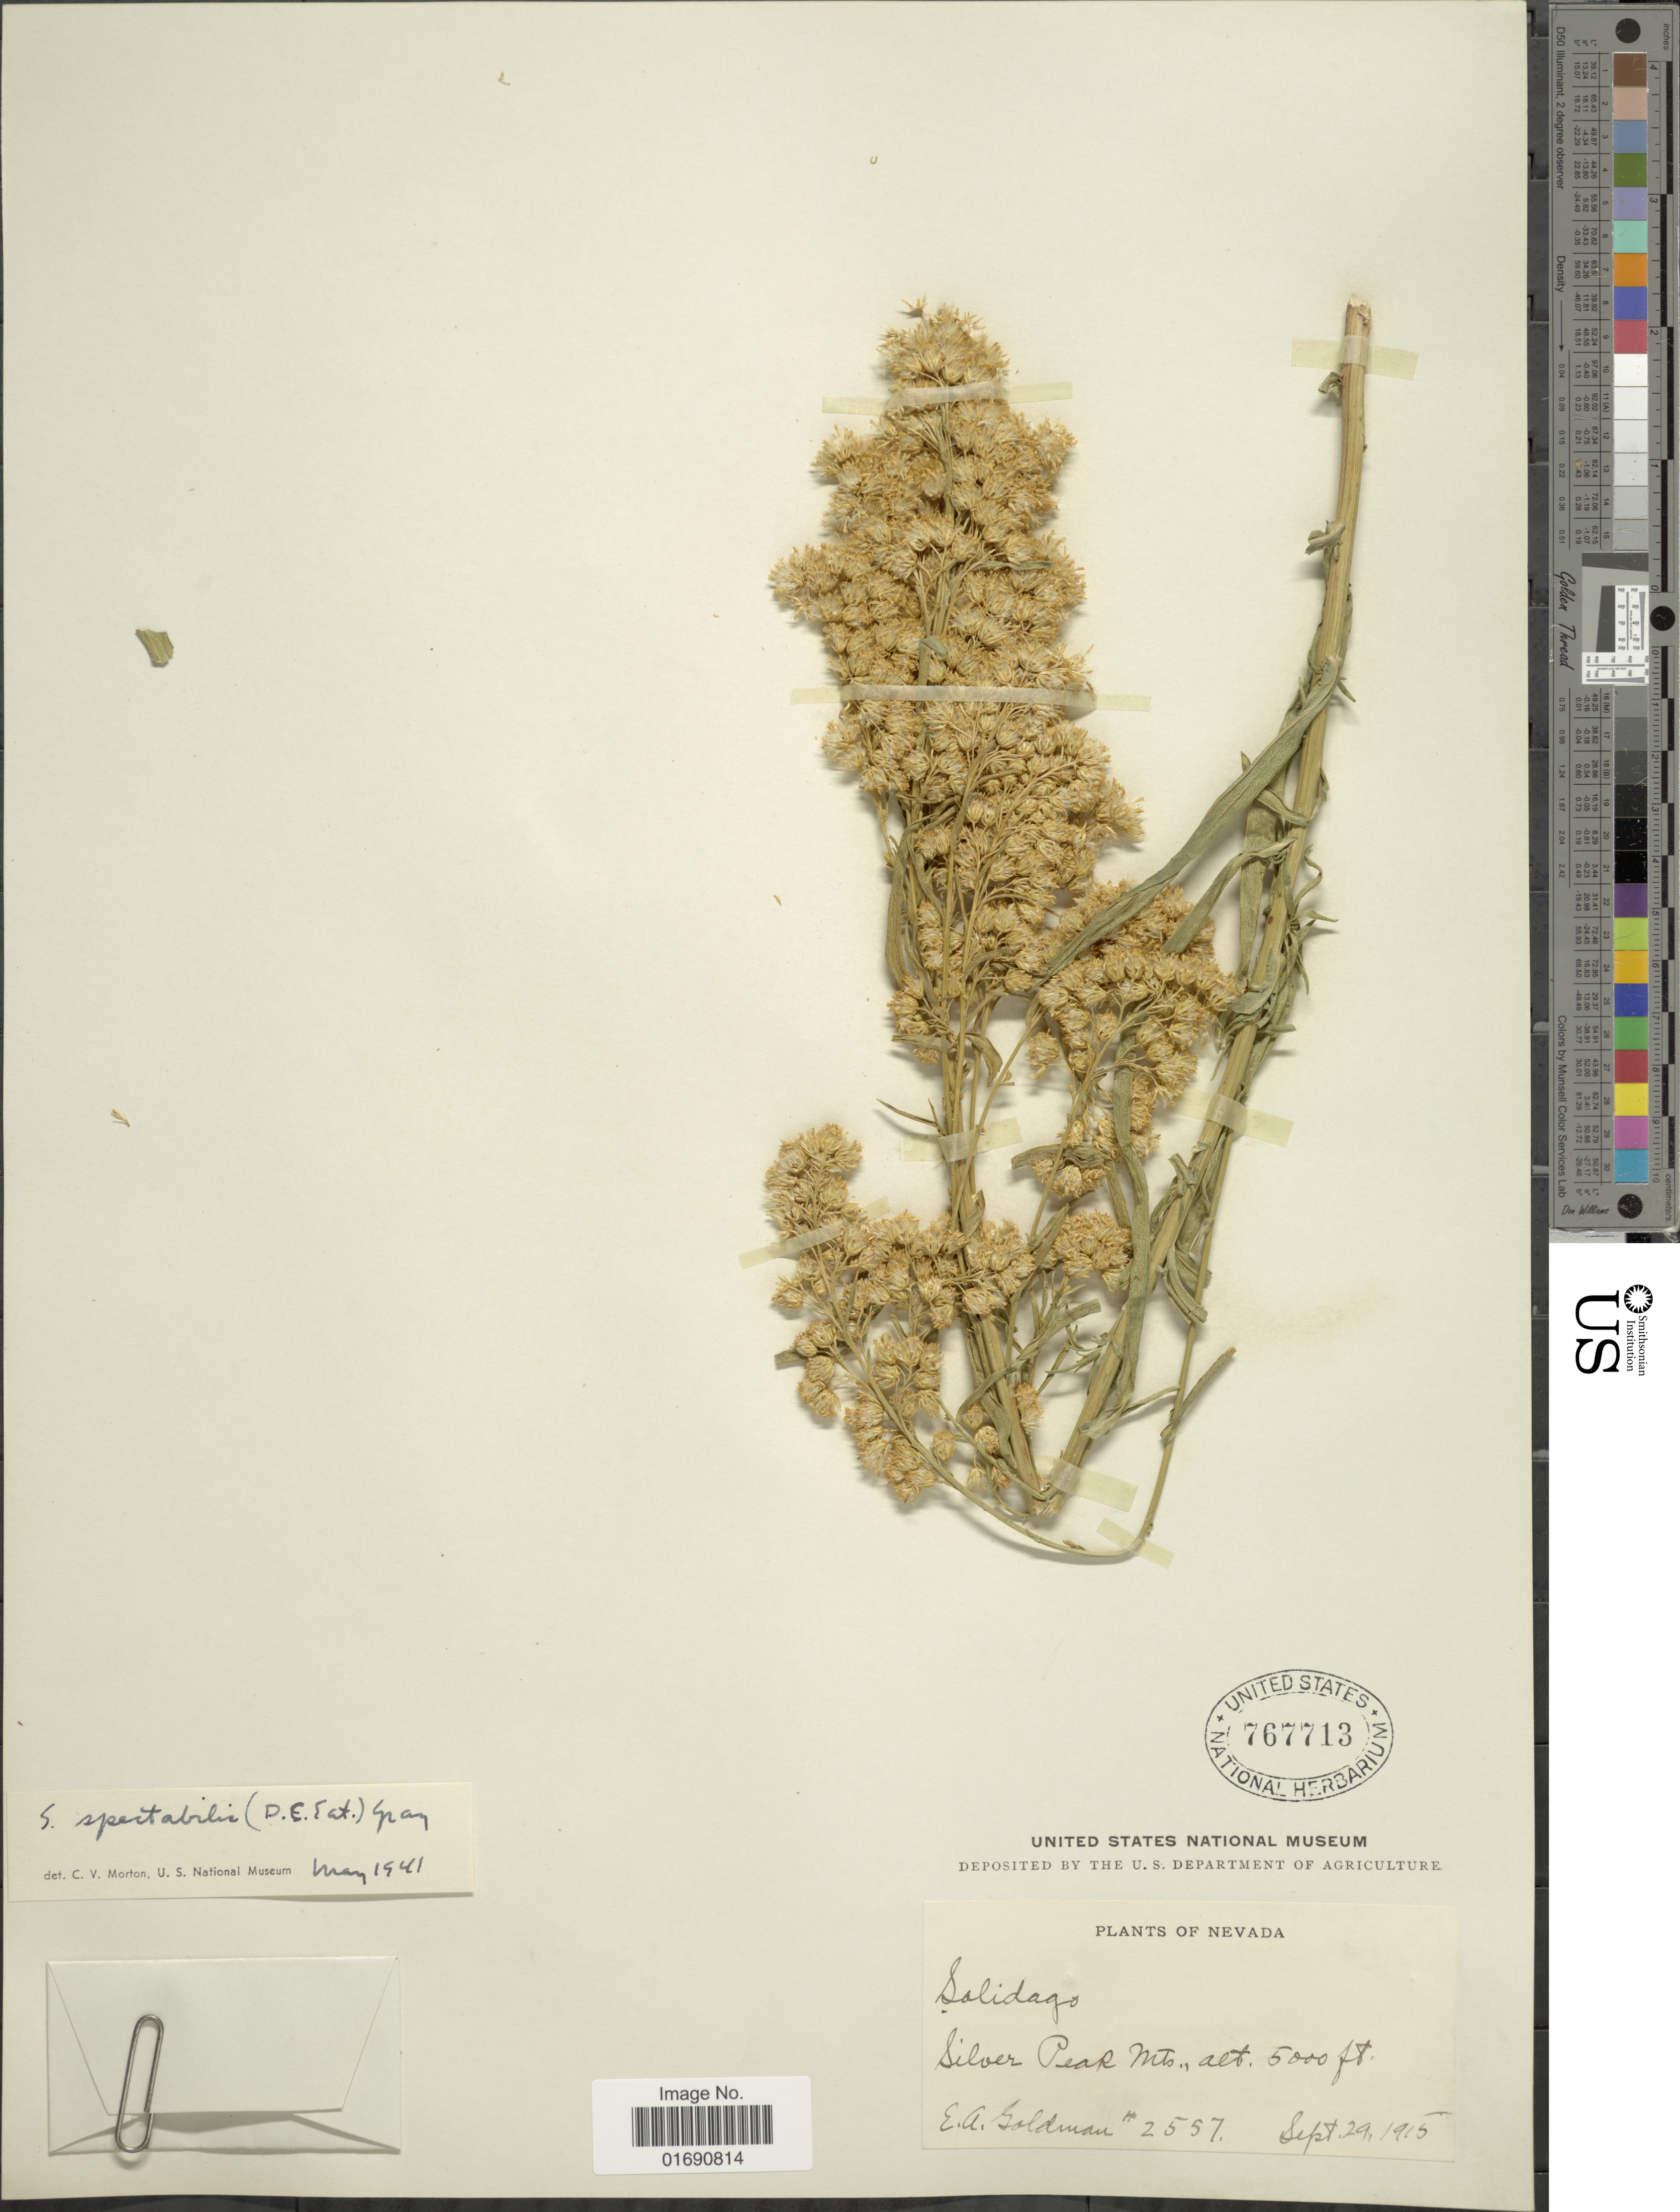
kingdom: Plantae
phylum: Tracheophyta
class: Magnoliopsida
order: Asterales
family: Asteraceae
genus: Solidago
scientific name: Solidago spectabilis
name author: (D.C. Eaton) A. Gray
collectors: E. A. Goldman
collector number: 2557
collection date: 1915-09-29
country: United States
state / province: Nevada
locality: Silver Peak Mts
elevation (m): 1524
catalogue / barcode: US 767713